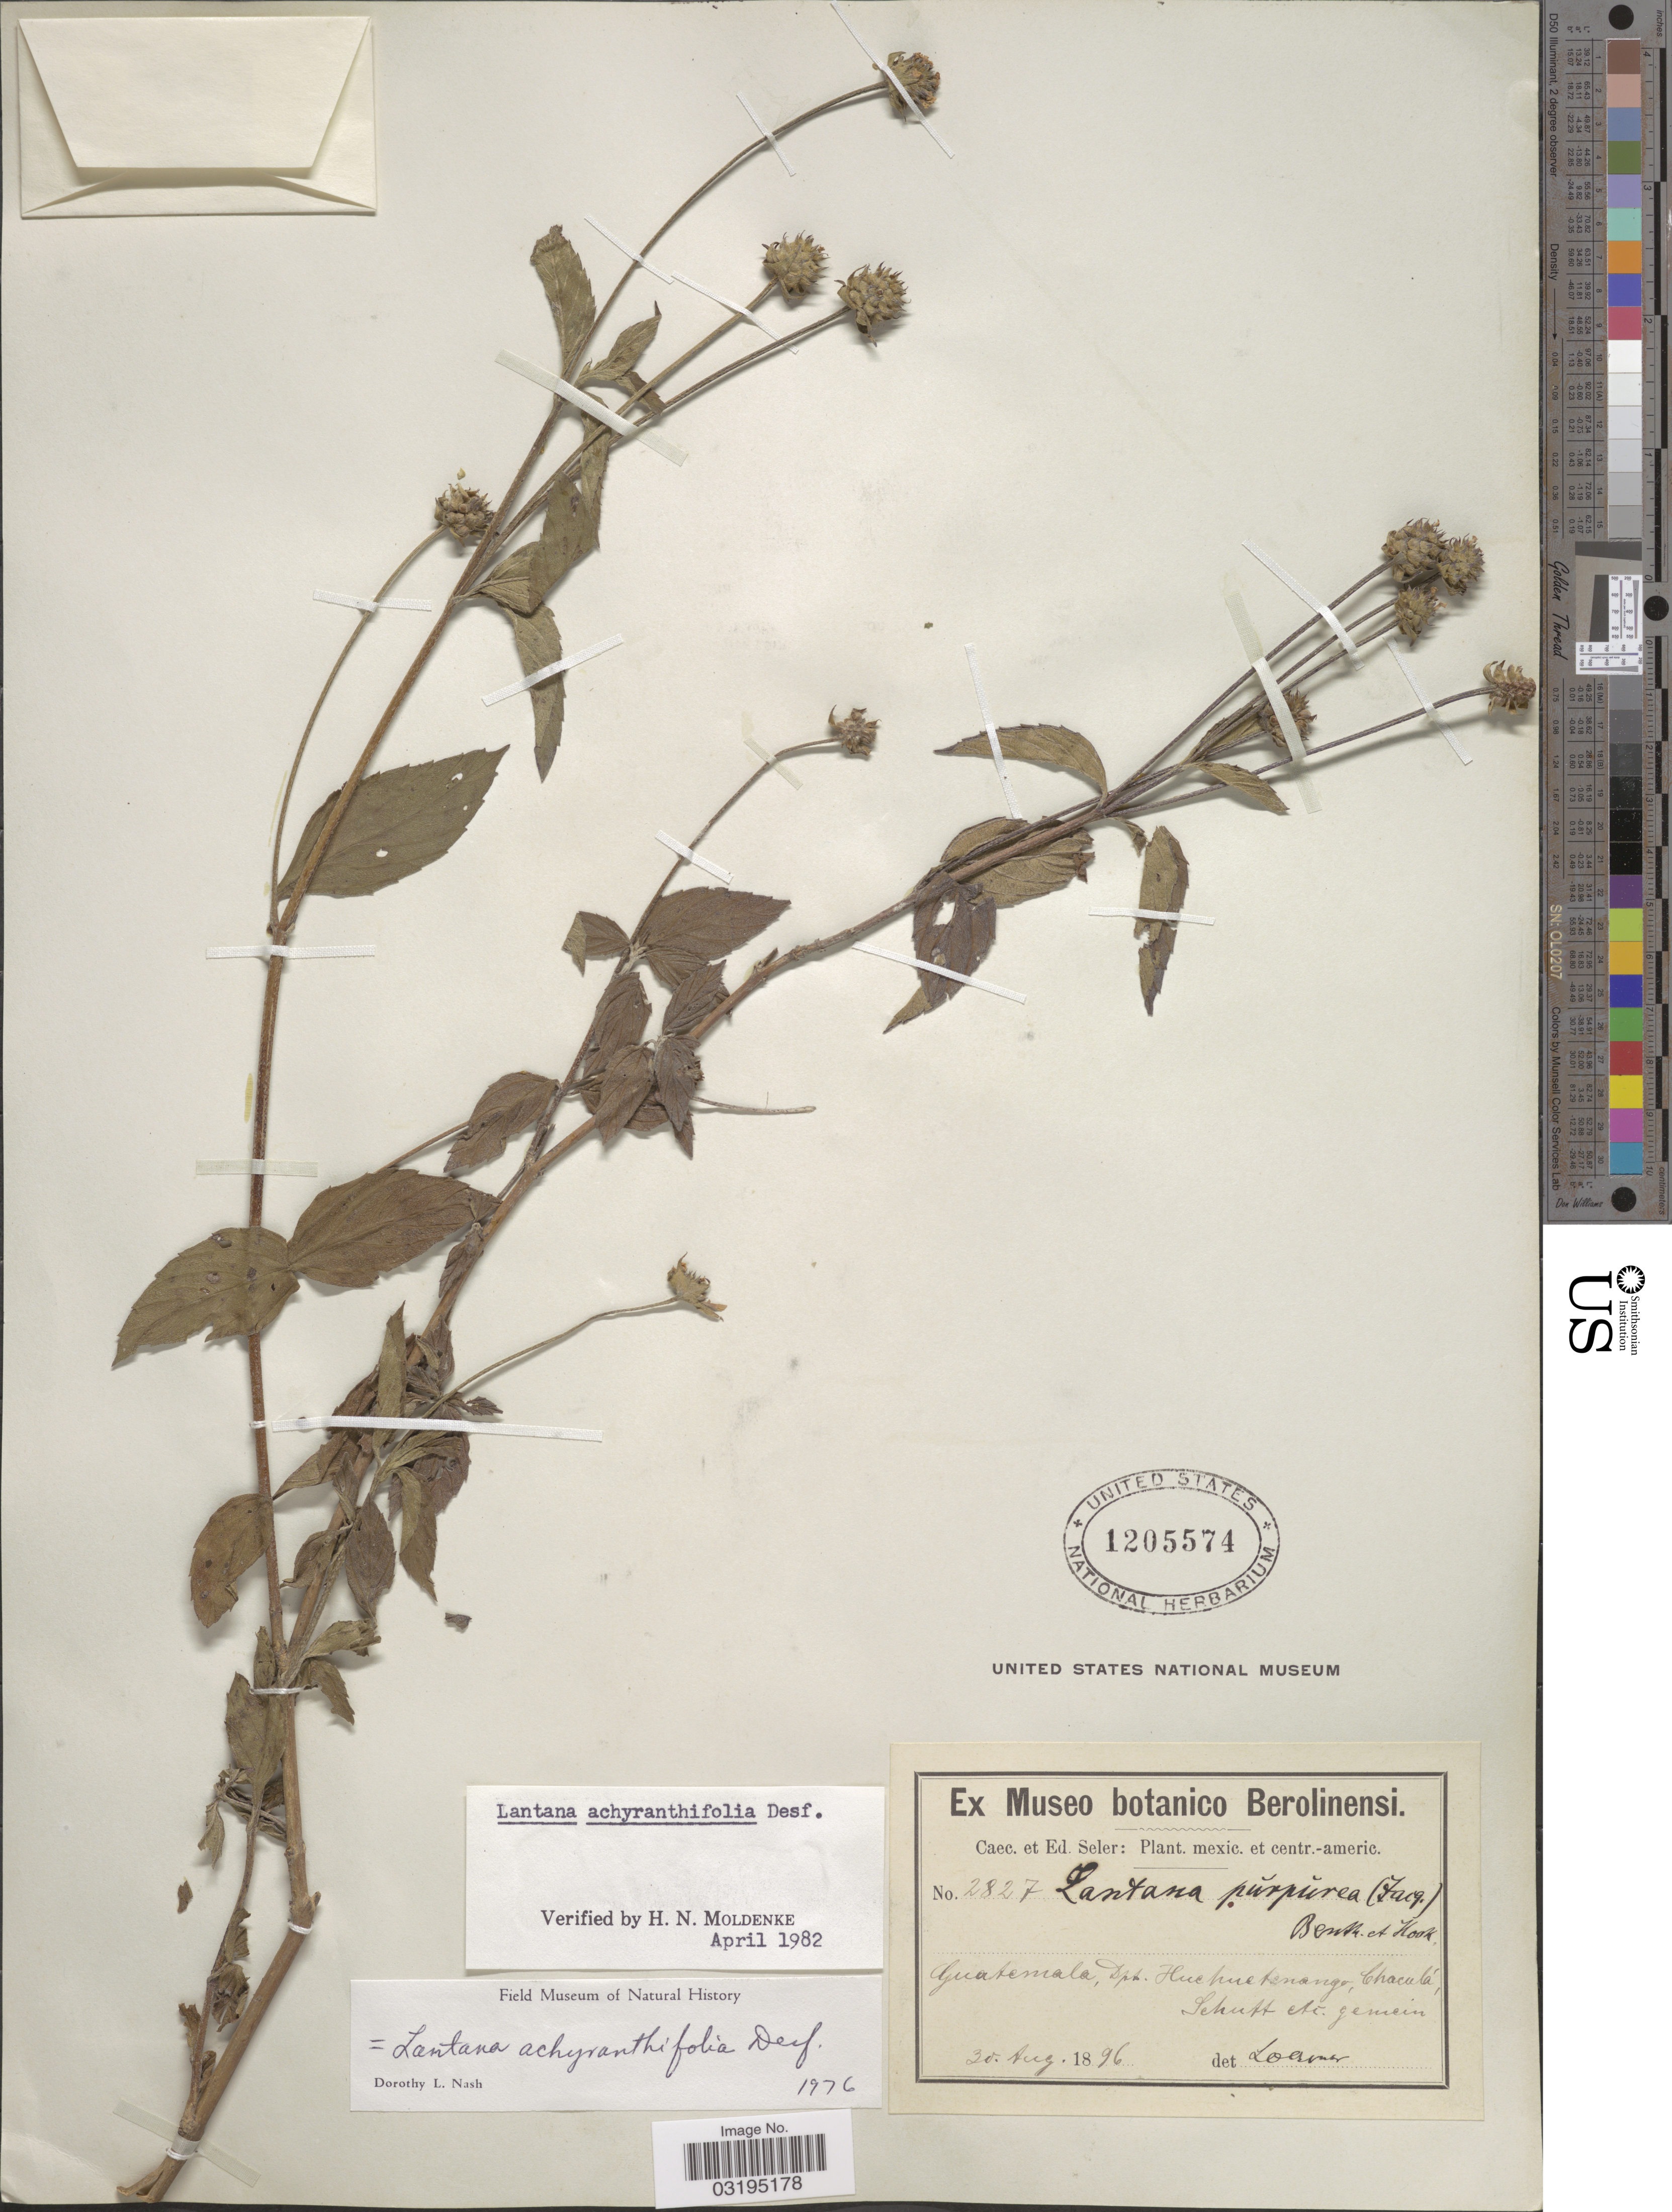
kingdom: Plantae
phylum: Tracheophyta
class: Magnoliopsida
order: Lamiales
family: Verbenaceae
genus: Lantana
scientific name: Lantana achyranthifolia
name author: Desf.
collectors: ex Caec. et Ed Seler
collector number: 2827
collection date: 1896-08-30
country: Guatemala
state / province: Huehuetenango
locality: Guatemala, Dept. Huehuetenango, Chaculá. Schutt etc. gemein.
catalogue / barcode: US 1205574